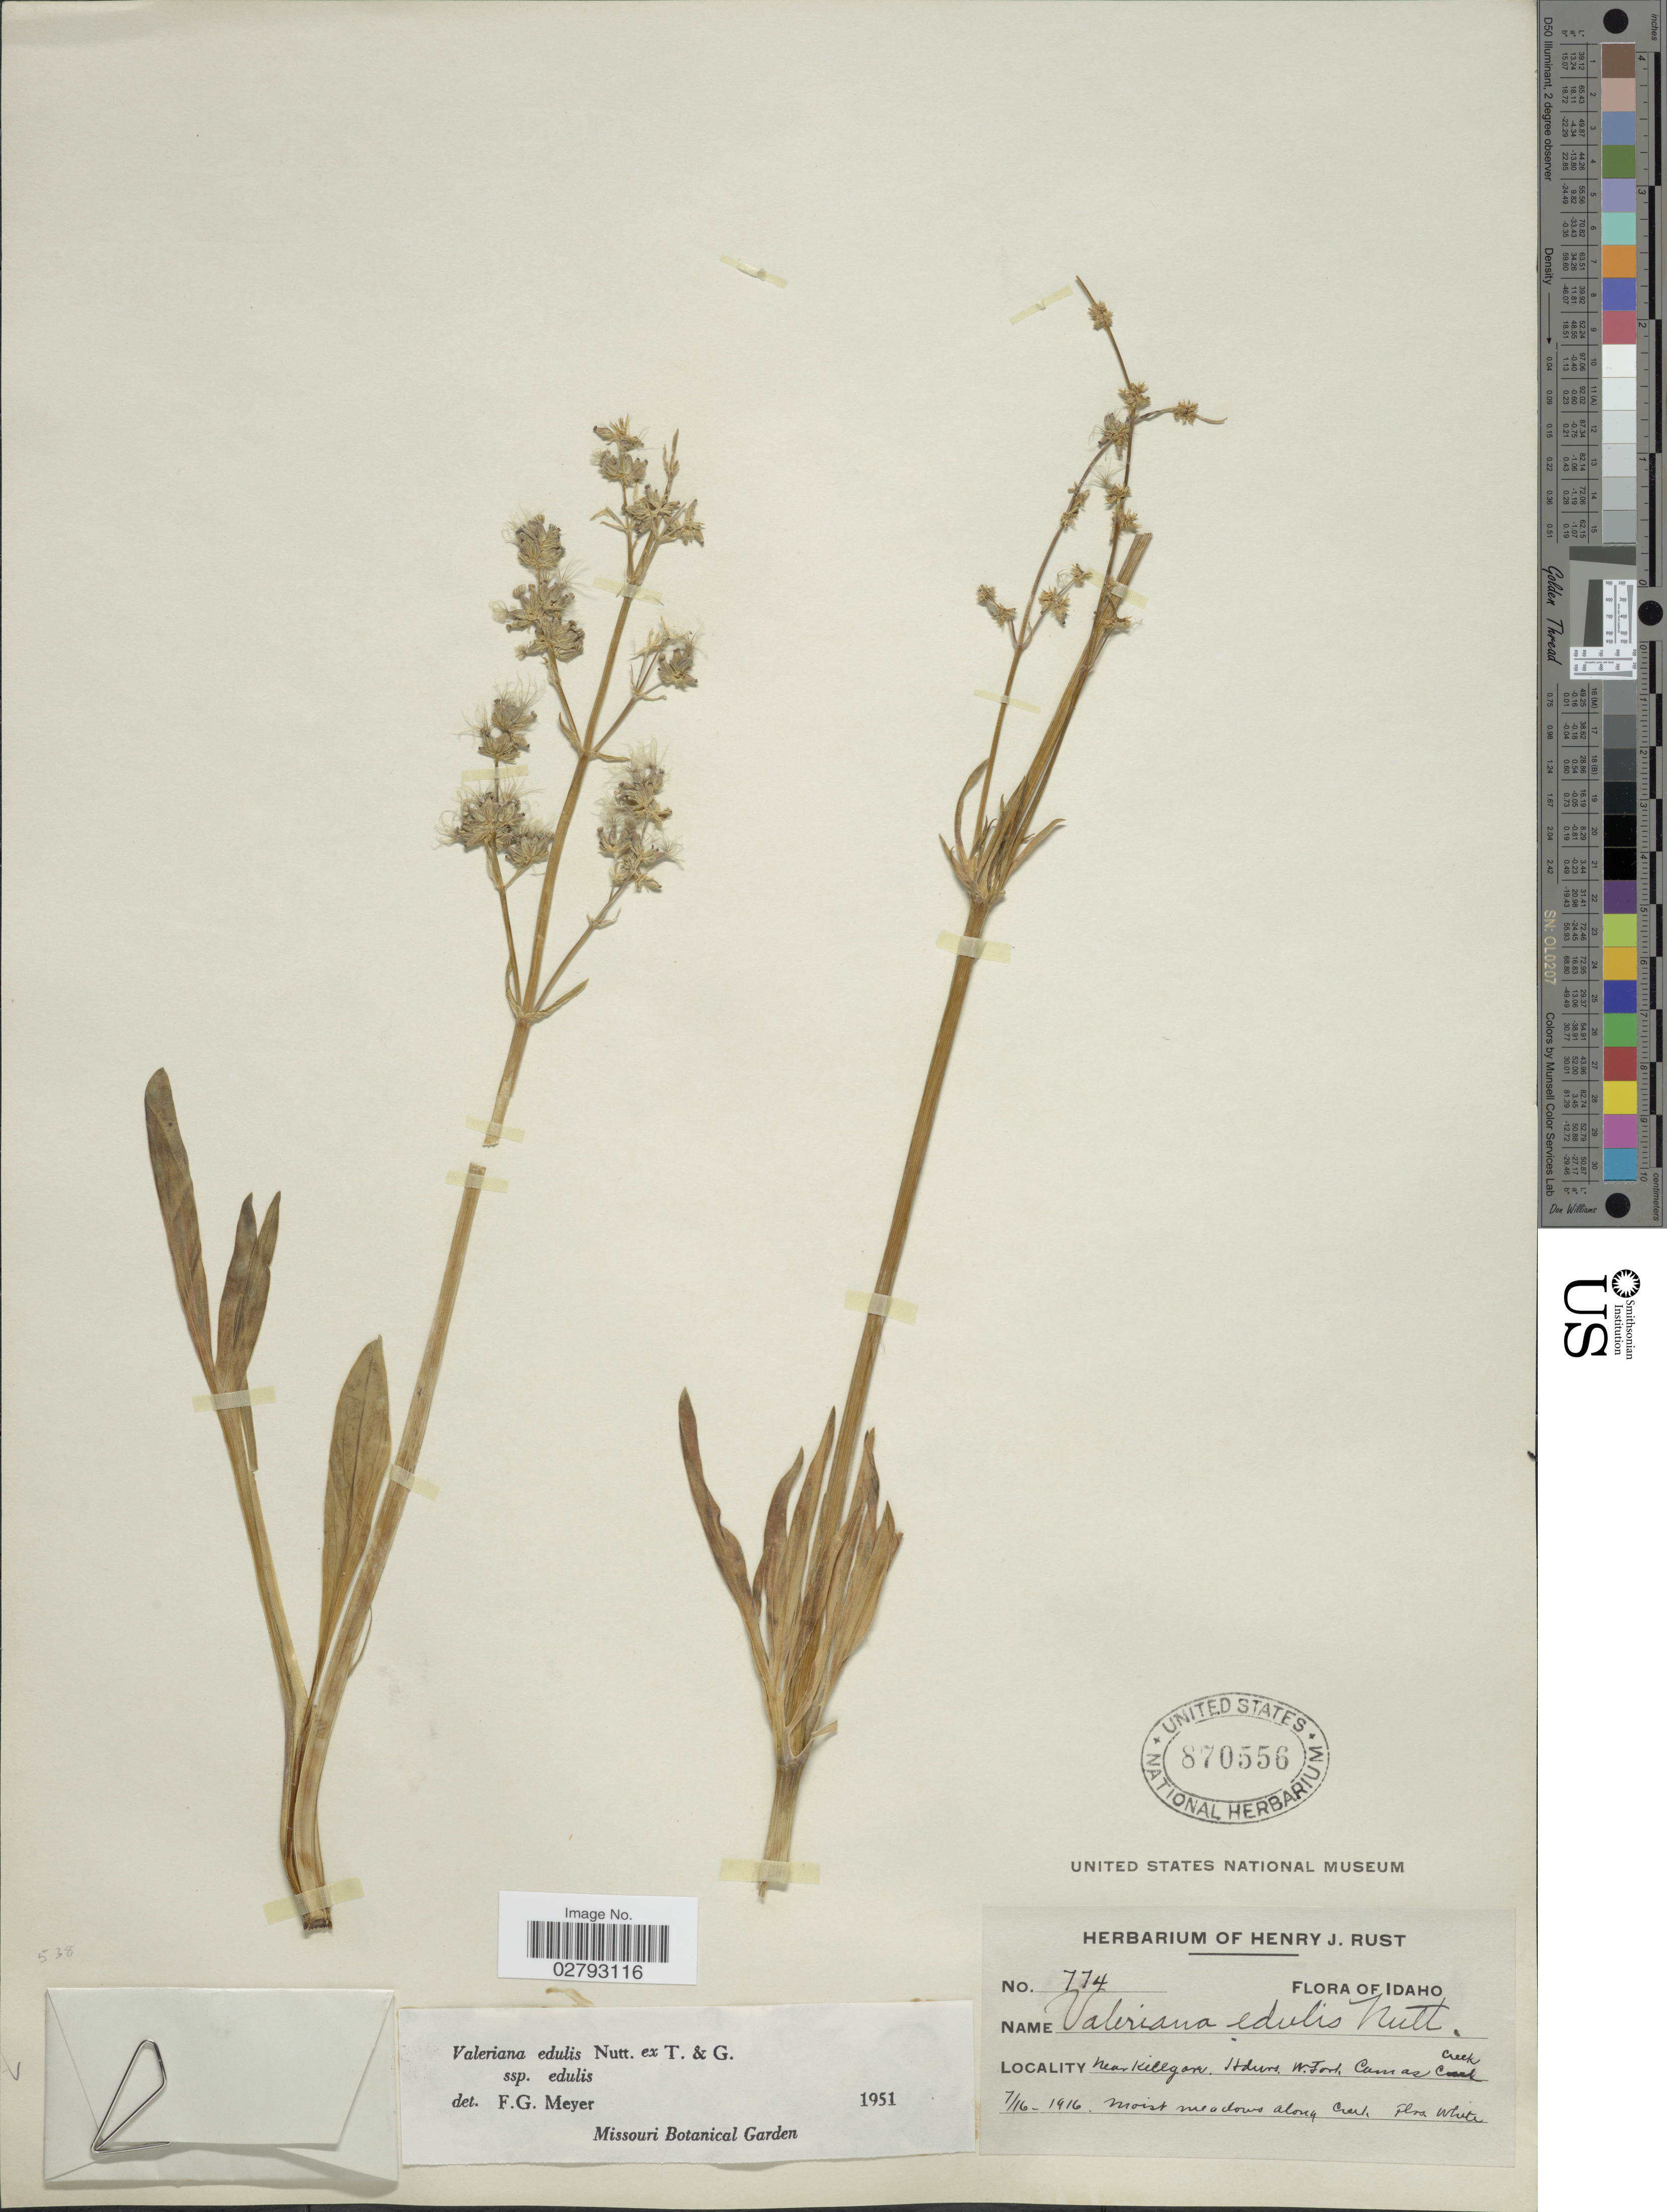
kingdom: Plantae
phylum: Tracheophyta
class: Magnoliopsida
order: Dipsacales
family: Caprifoliaceae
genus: Valeriana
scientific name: Valeriana edulis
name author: Nutt.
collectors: ex herb. Henry J. Rust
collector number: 774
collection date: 1916-07-16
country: United States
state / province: Idaho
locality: Near Killgore. Hoarns [interpreted] W.Fork. Camas creek.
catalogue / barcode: US 870556